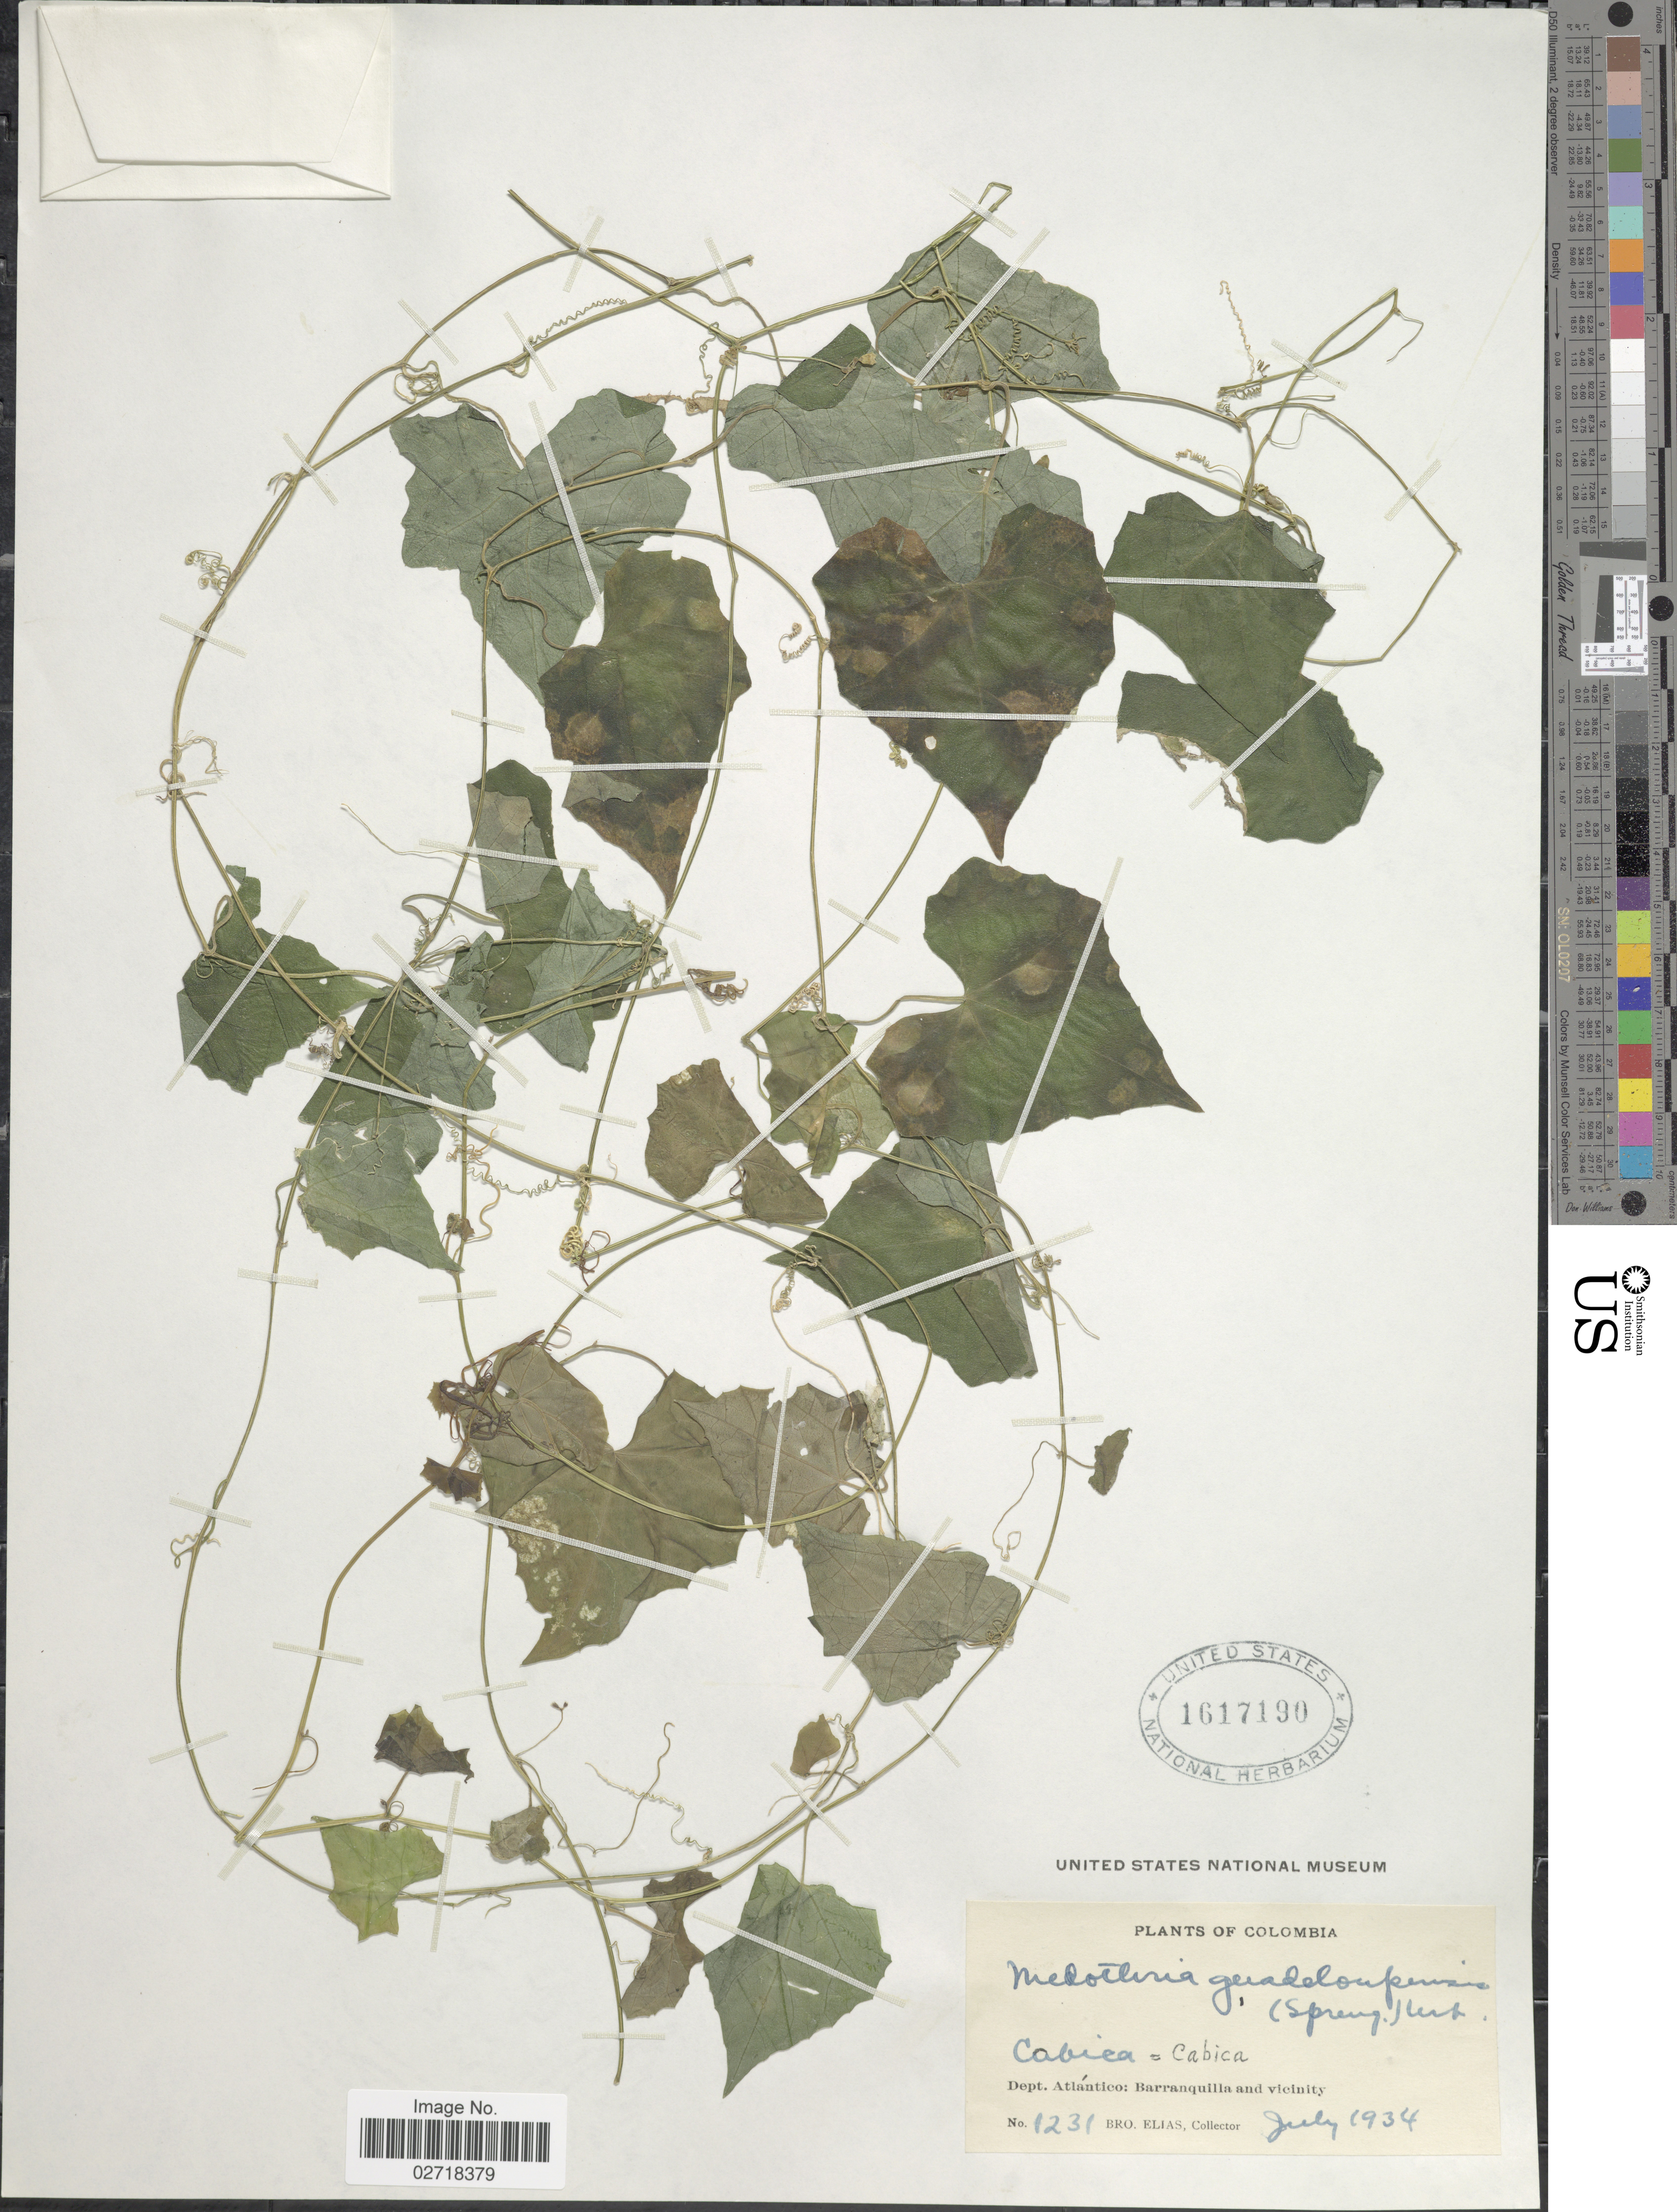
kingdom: Plantae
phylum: Tracheophyta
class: Magnoliopsida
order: Cucurbitales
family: Cucurbitaceae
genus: Melothria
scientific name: Melothria pendula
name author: L.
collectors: Bro. Elias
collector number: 1231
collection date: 1934-07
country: Colombia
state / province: Atlántico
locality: Cabica. Barranquilla and vicinity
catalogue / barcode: US 1617190